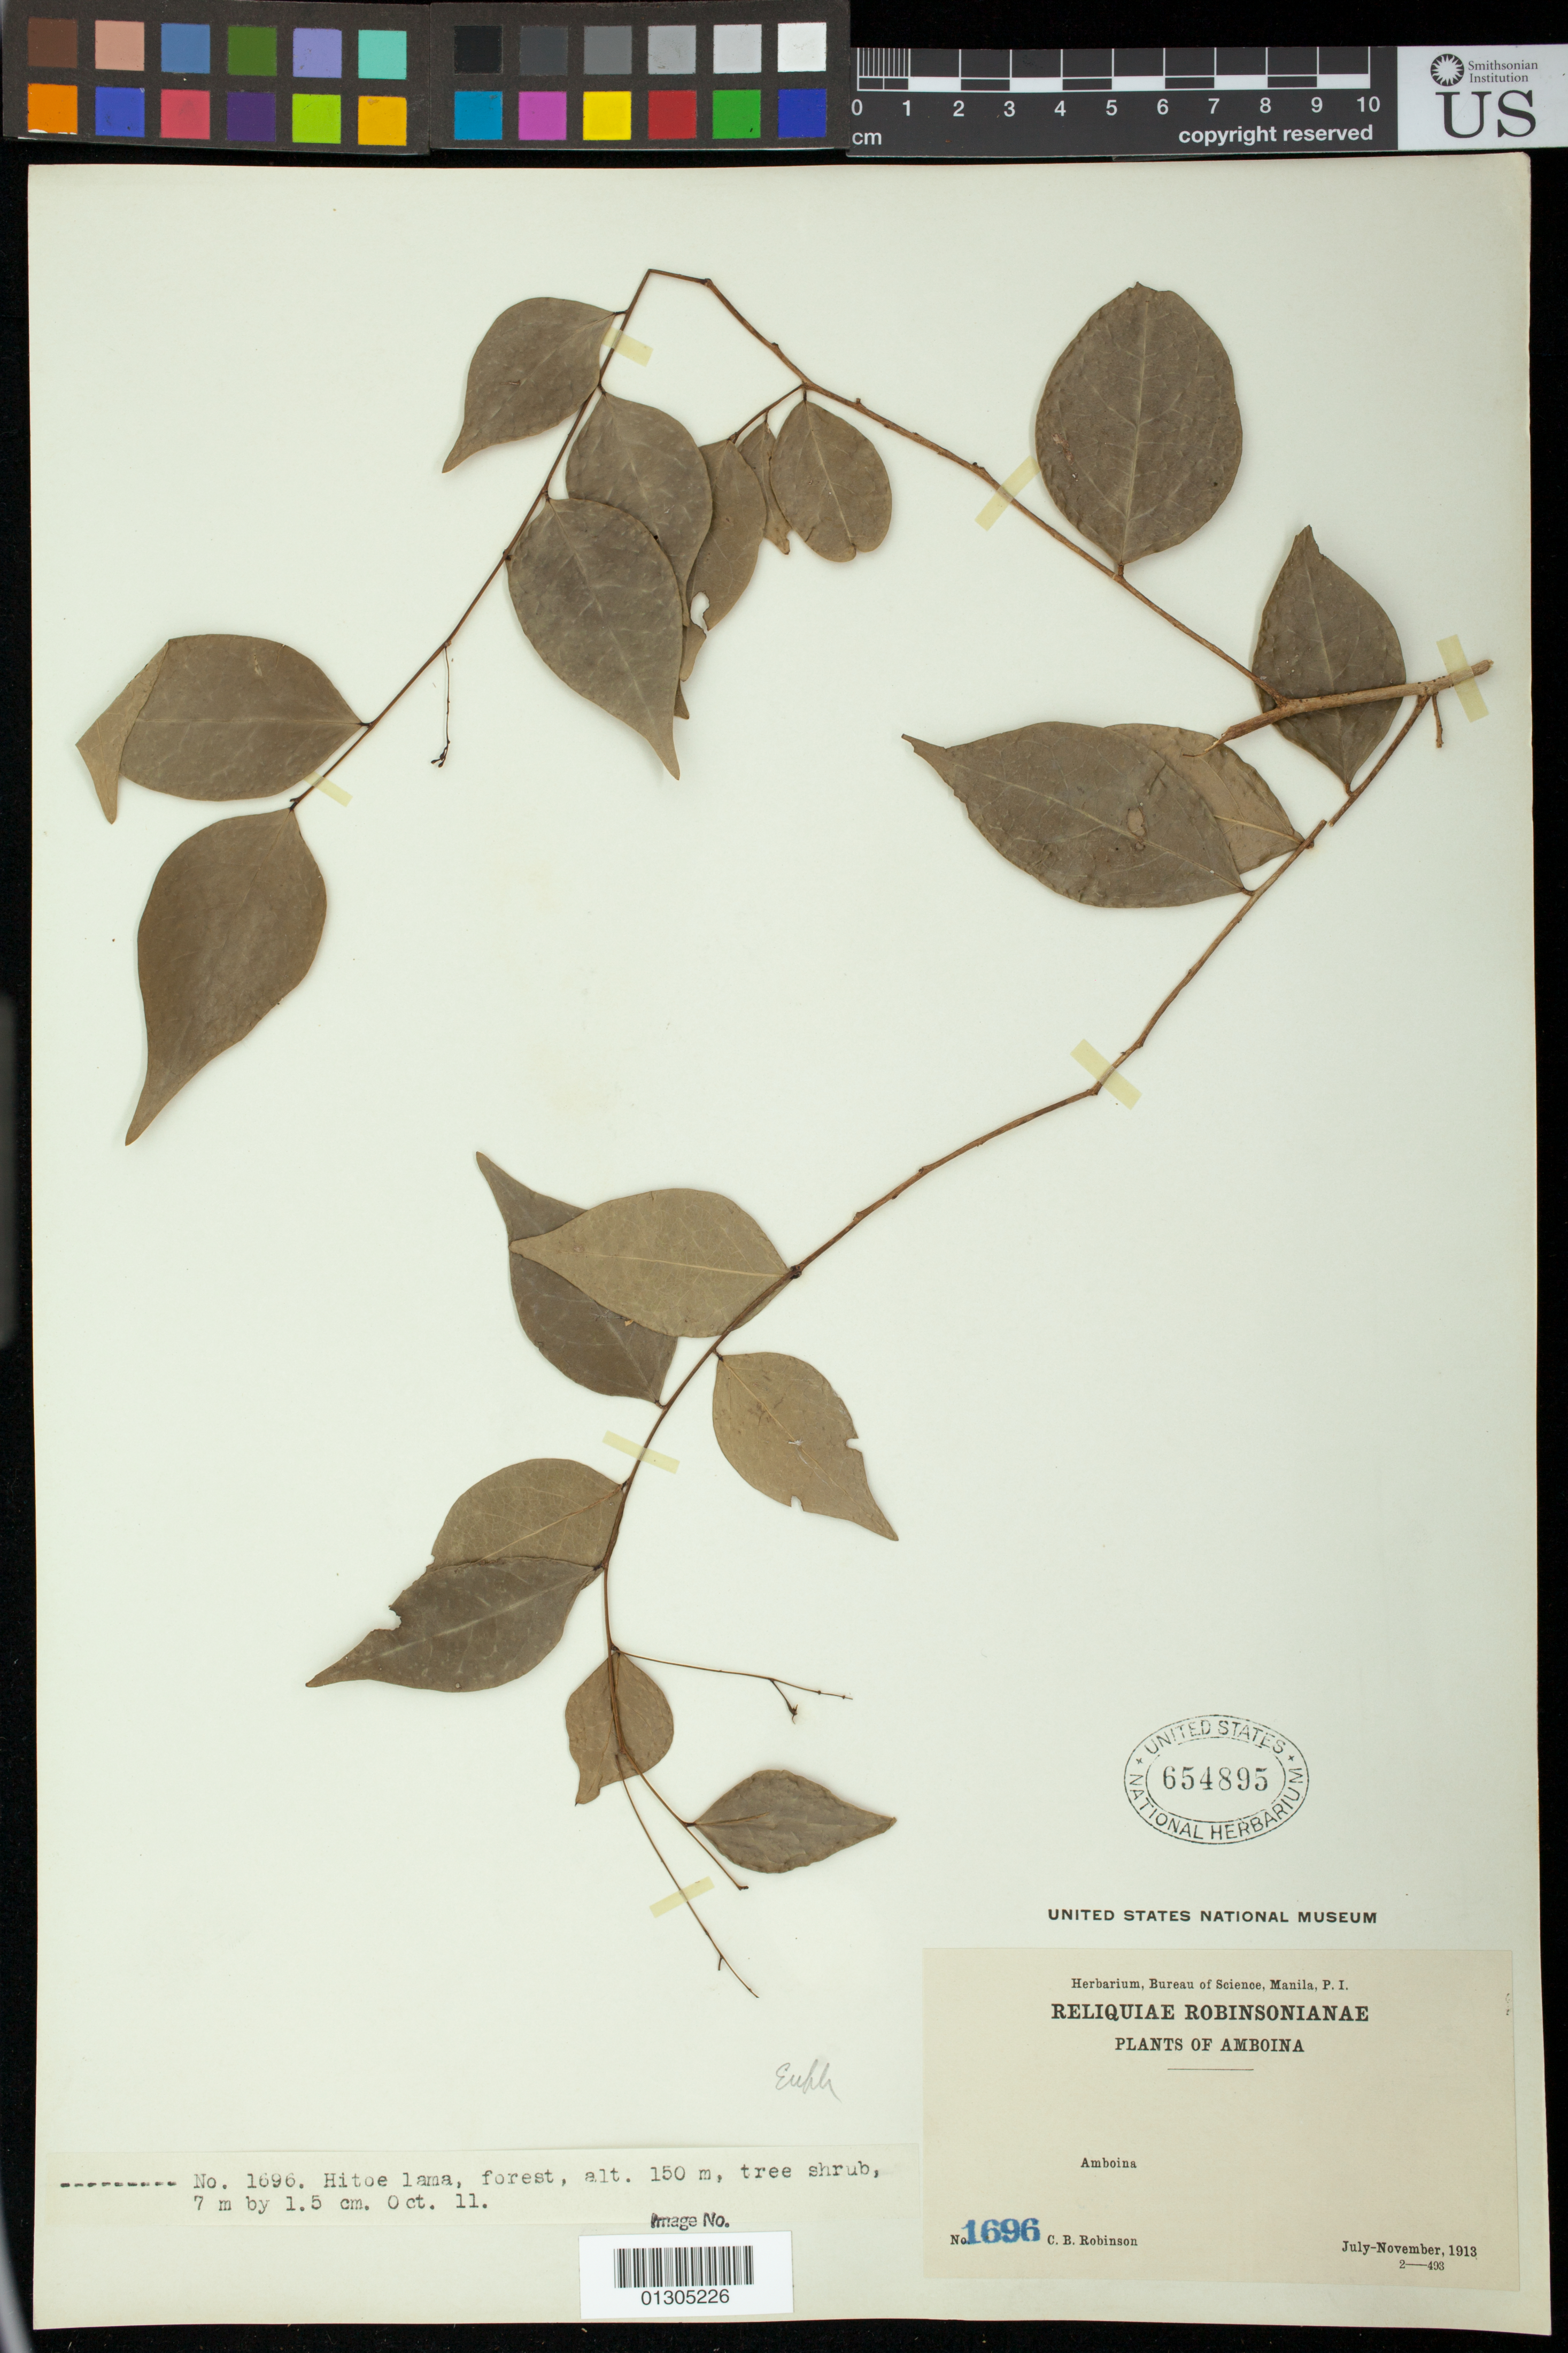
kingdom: Plantae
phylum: Tracheophyta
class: Magnoliopsida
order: Malpighiales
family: Euphorbiaceae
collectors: C. Robinson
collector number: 1696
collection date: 1913-10-11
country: Indonesia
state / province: Maluku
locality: Hitoe lama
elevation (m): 150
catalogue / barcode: US 654895